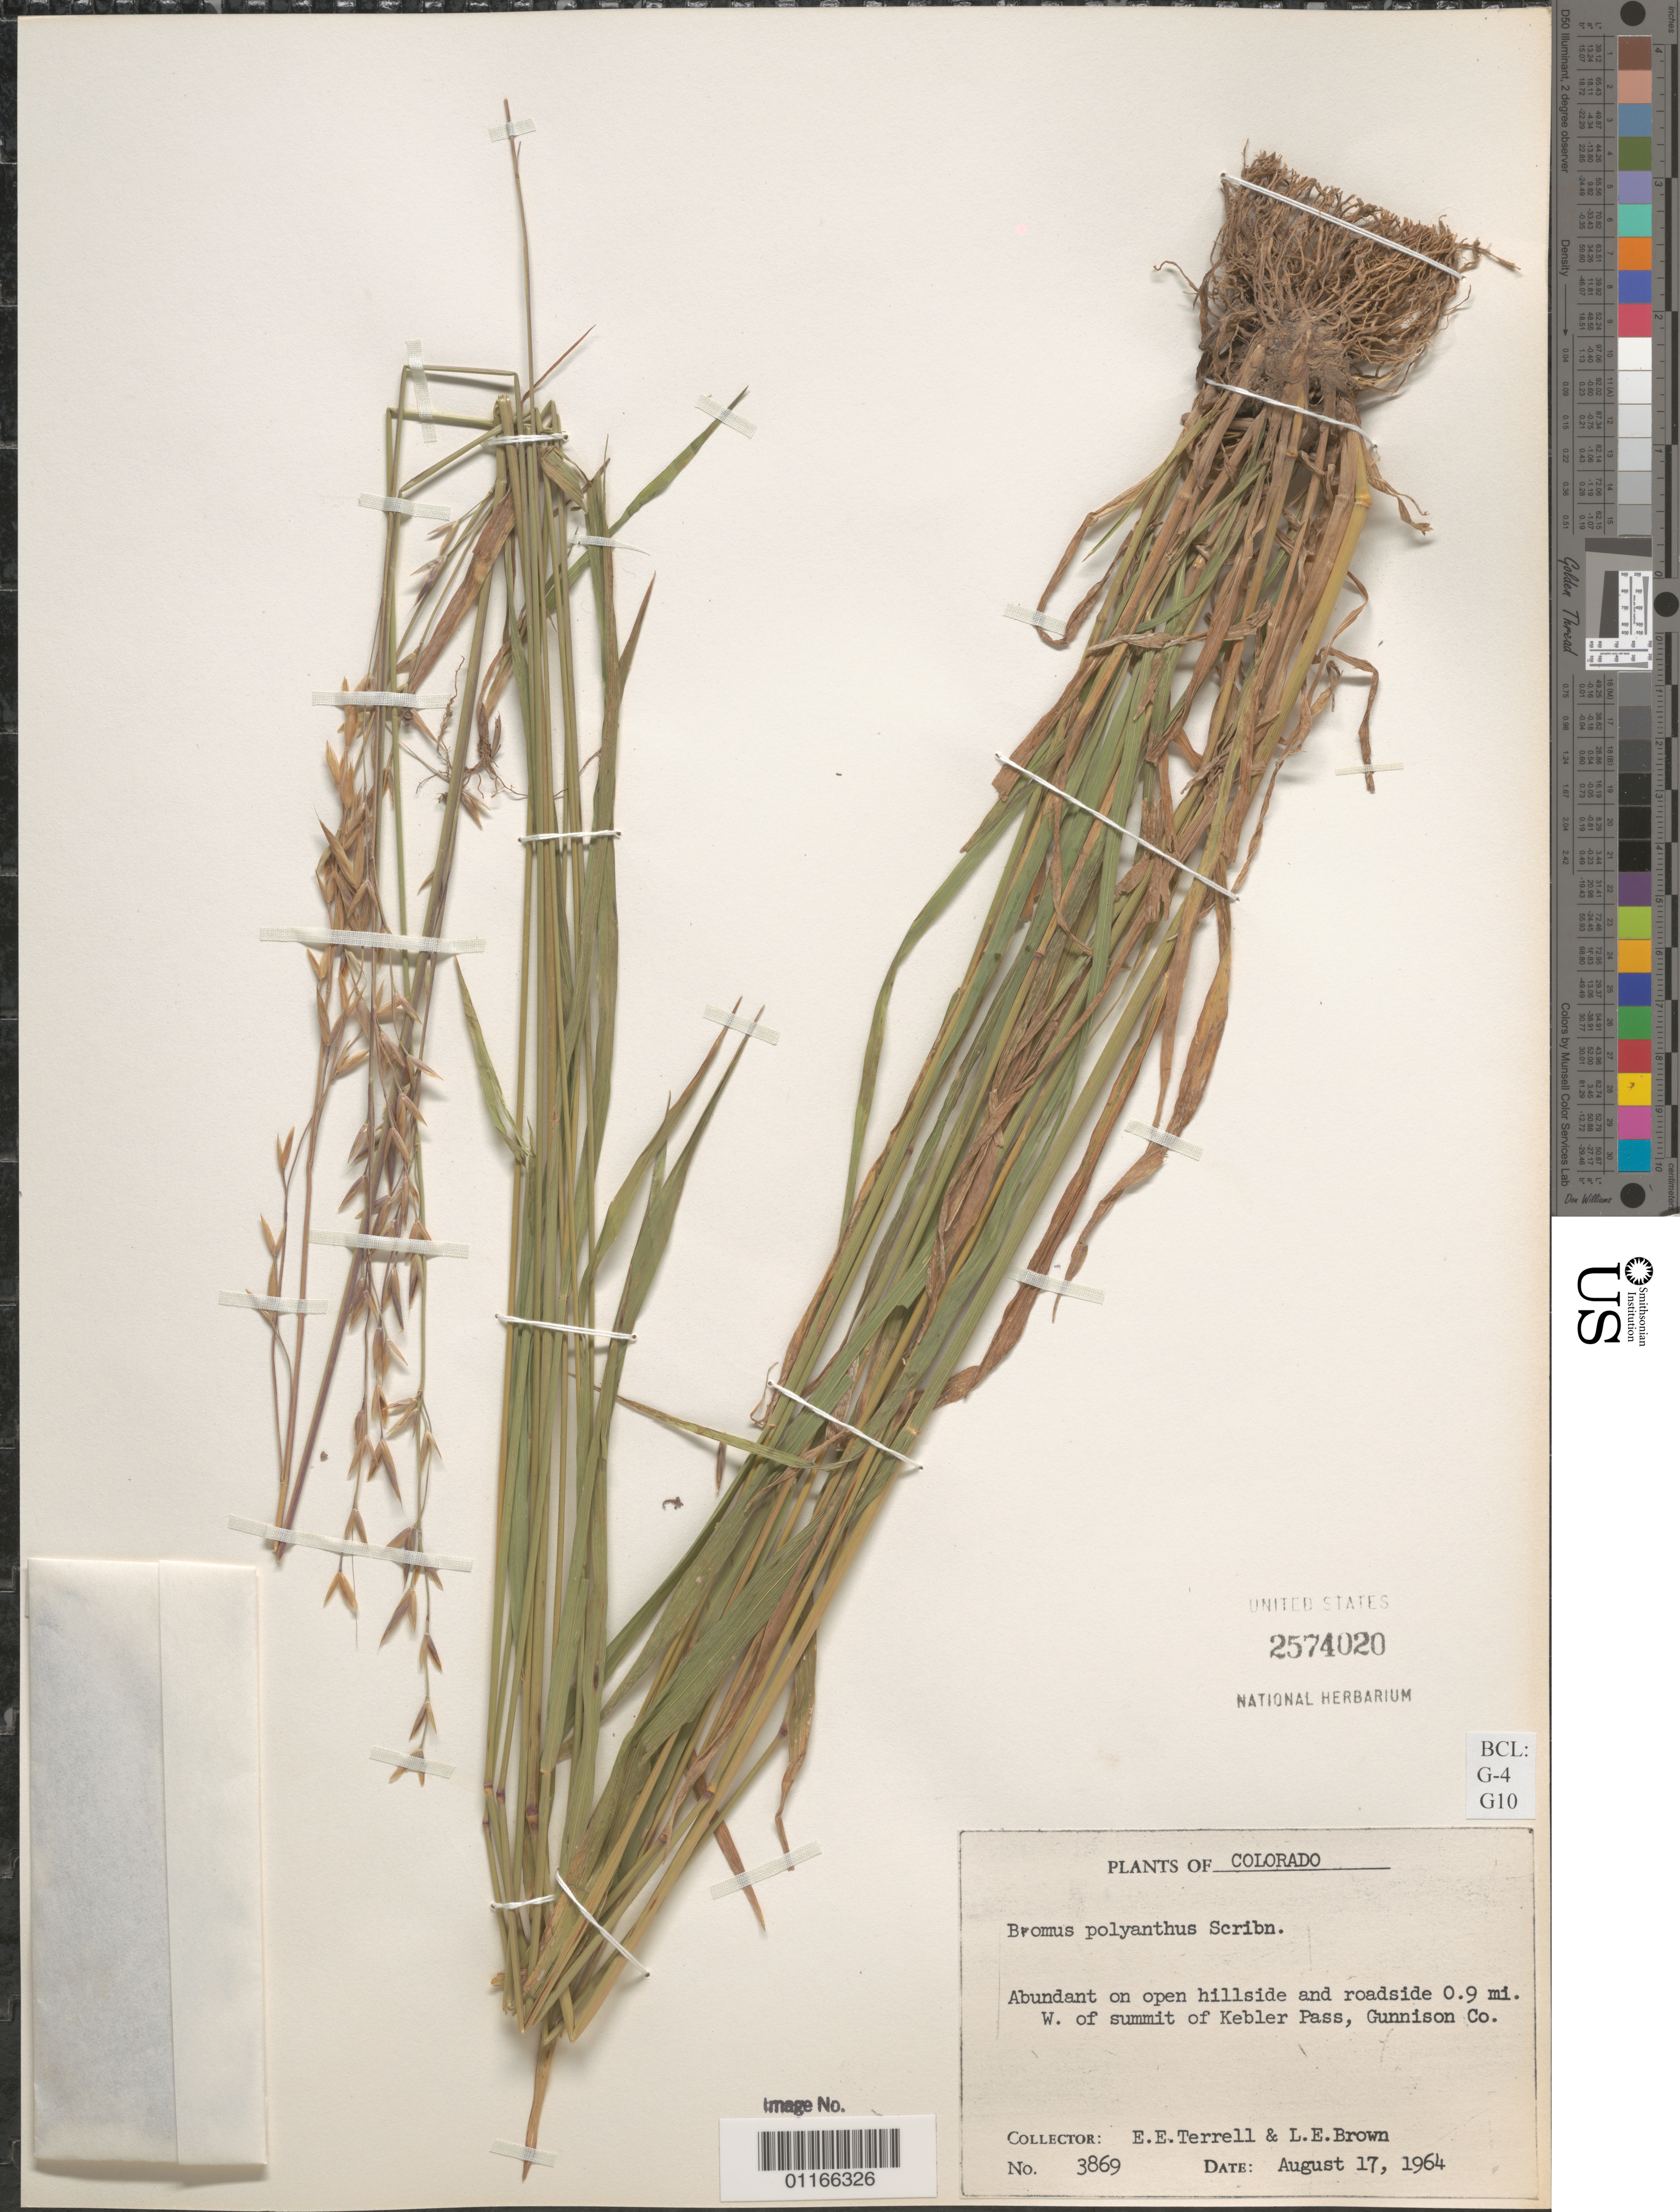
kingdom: Plantae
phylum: Tracheophyta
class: Liliopsida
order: Poales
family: Poaceae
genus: Bromus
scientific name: Bromus polyanthus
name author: Scribn. ex Shear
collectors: E. E. Terrell & L. E. Brown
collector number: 3869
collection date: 1964-08-17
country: United States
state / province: Colorado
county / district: Gunnison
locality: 0.9 mi. W. of Summit of Kebler Pass.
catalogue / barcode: US 2574020